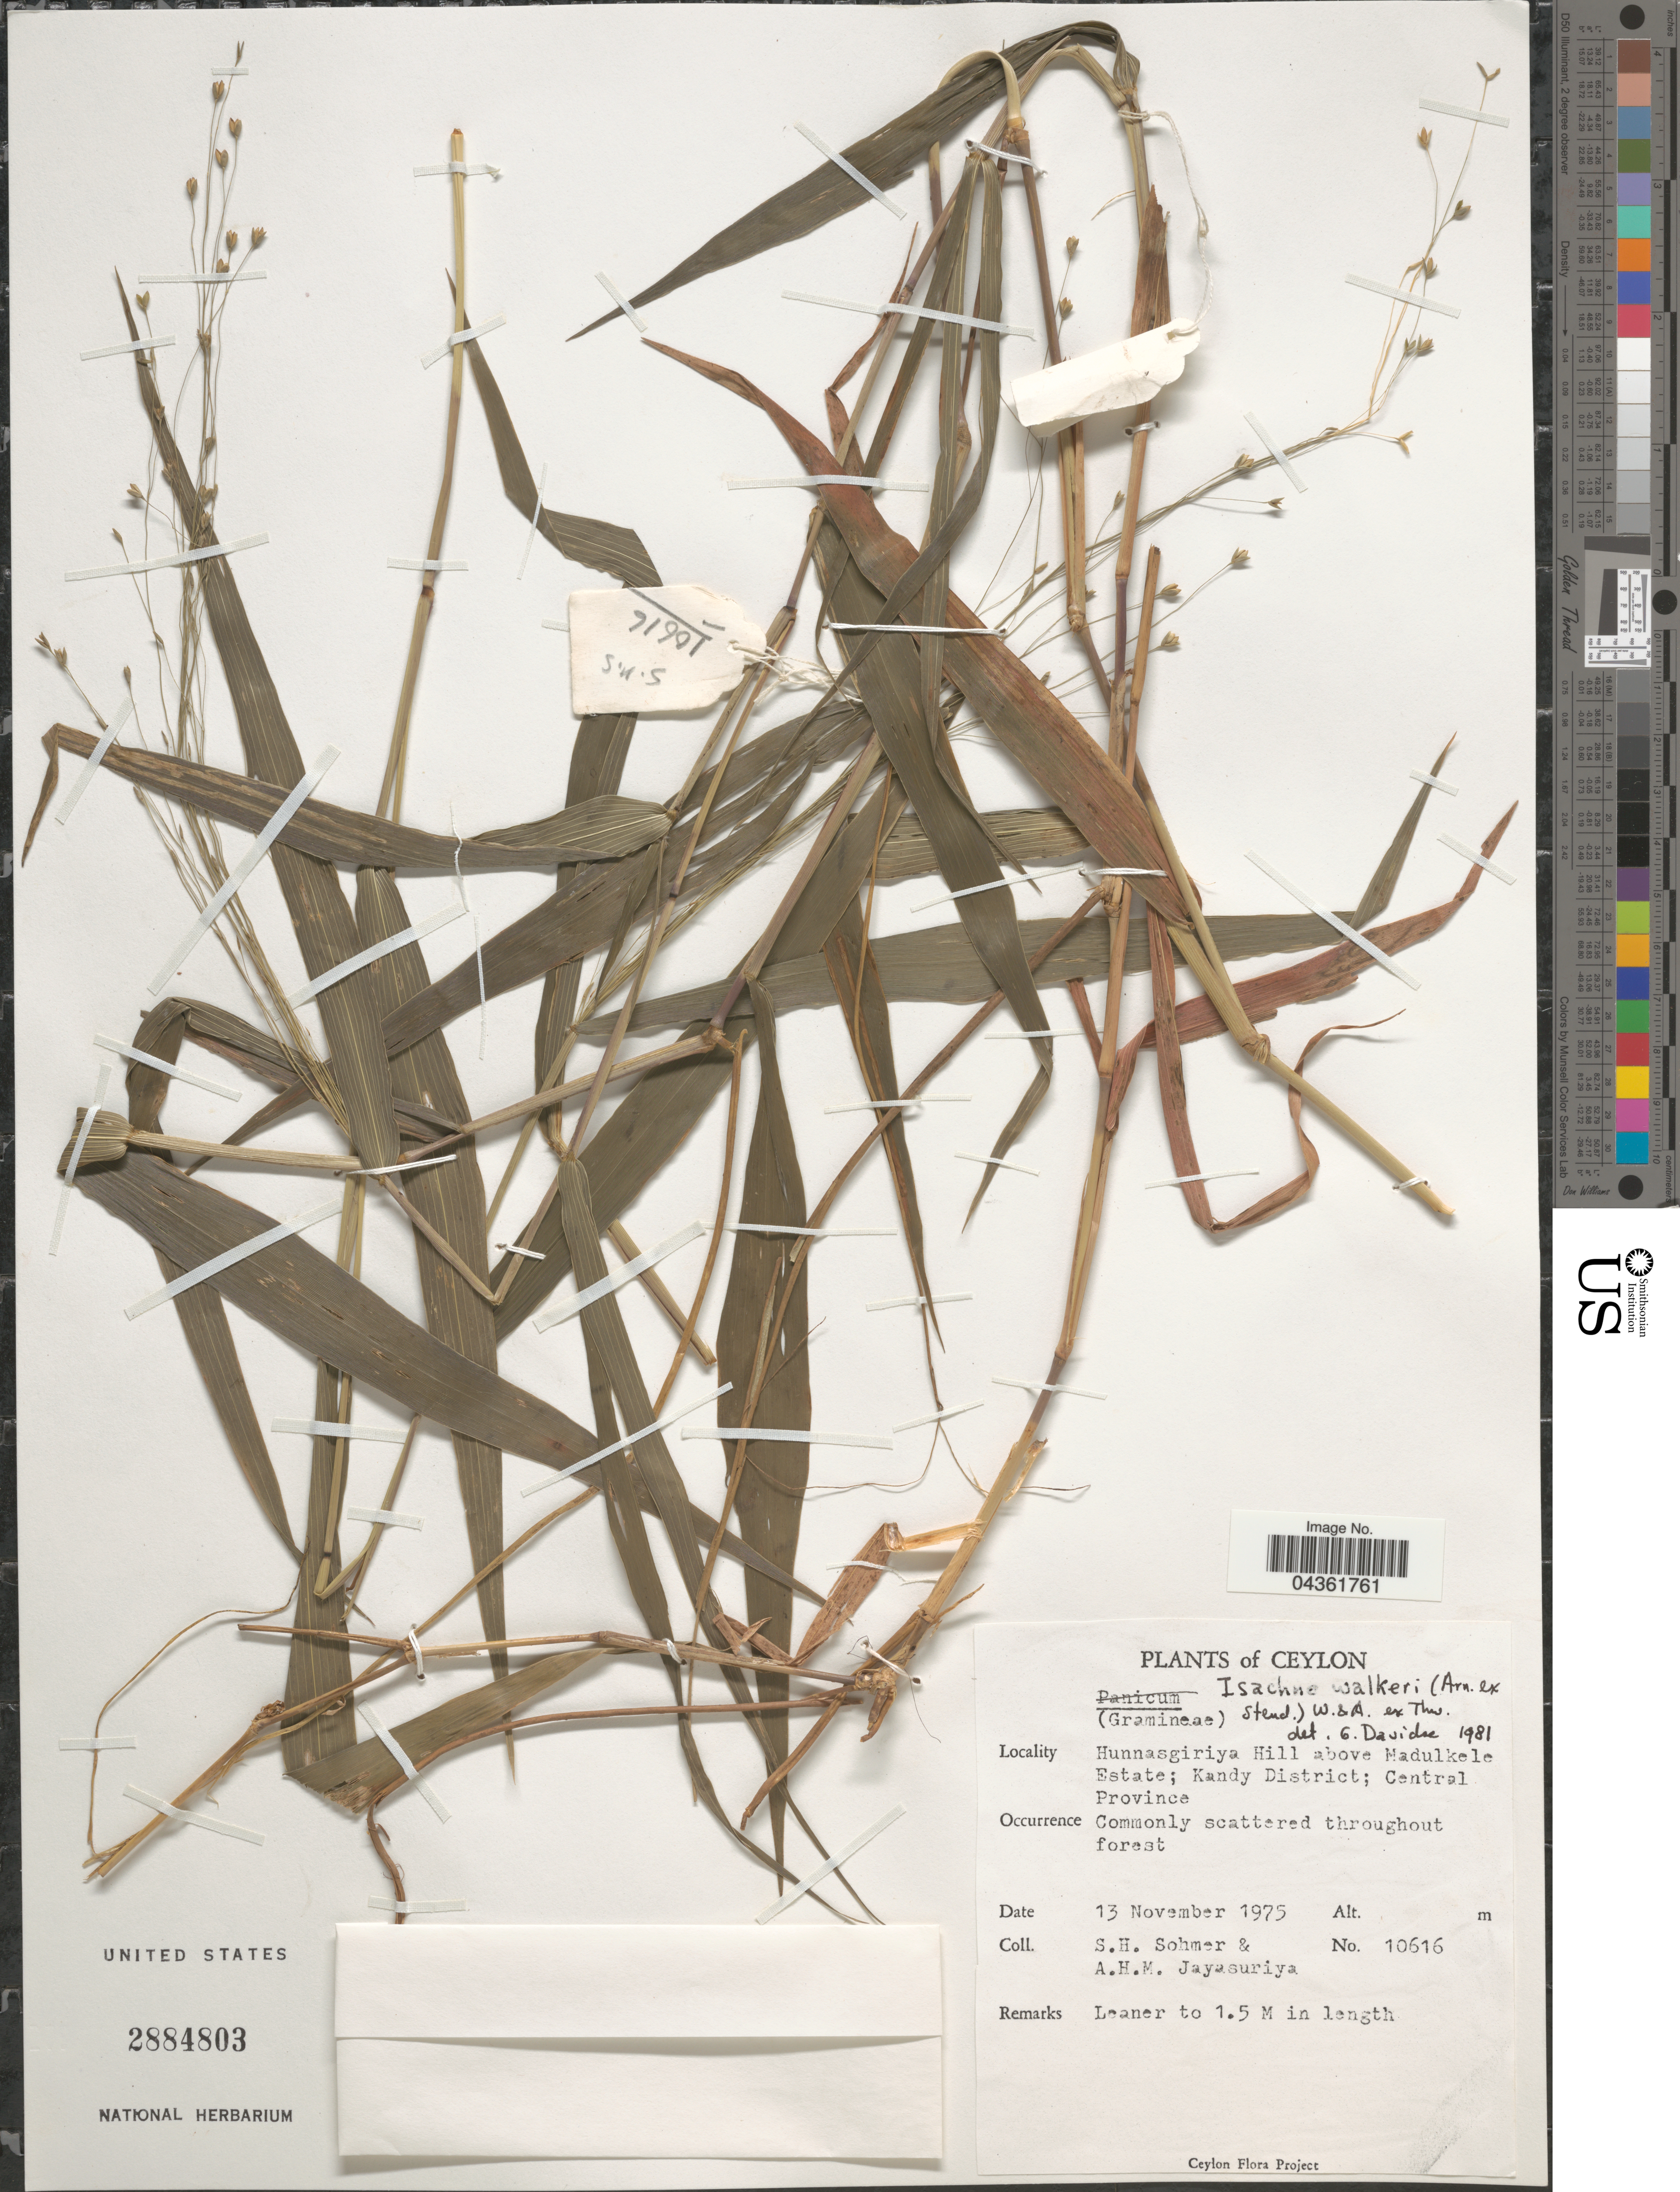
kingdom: Plantae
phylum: Tracheophyta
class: Liliopsida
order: Poales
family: Poaceae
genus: Isachne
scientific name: Isachne walkeri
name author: (Arn. ex Steud.) Wight & Arn. ex Hook. f.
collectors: S. H. Sohmer & A. H. Jayasuriya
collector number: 10616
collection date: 1975-11-13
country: Sri Lanka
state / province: Central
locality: Ceylon. Hunnasgiriya Hill above Madulkele Estate; Kandy District.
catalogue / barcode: US 2884803